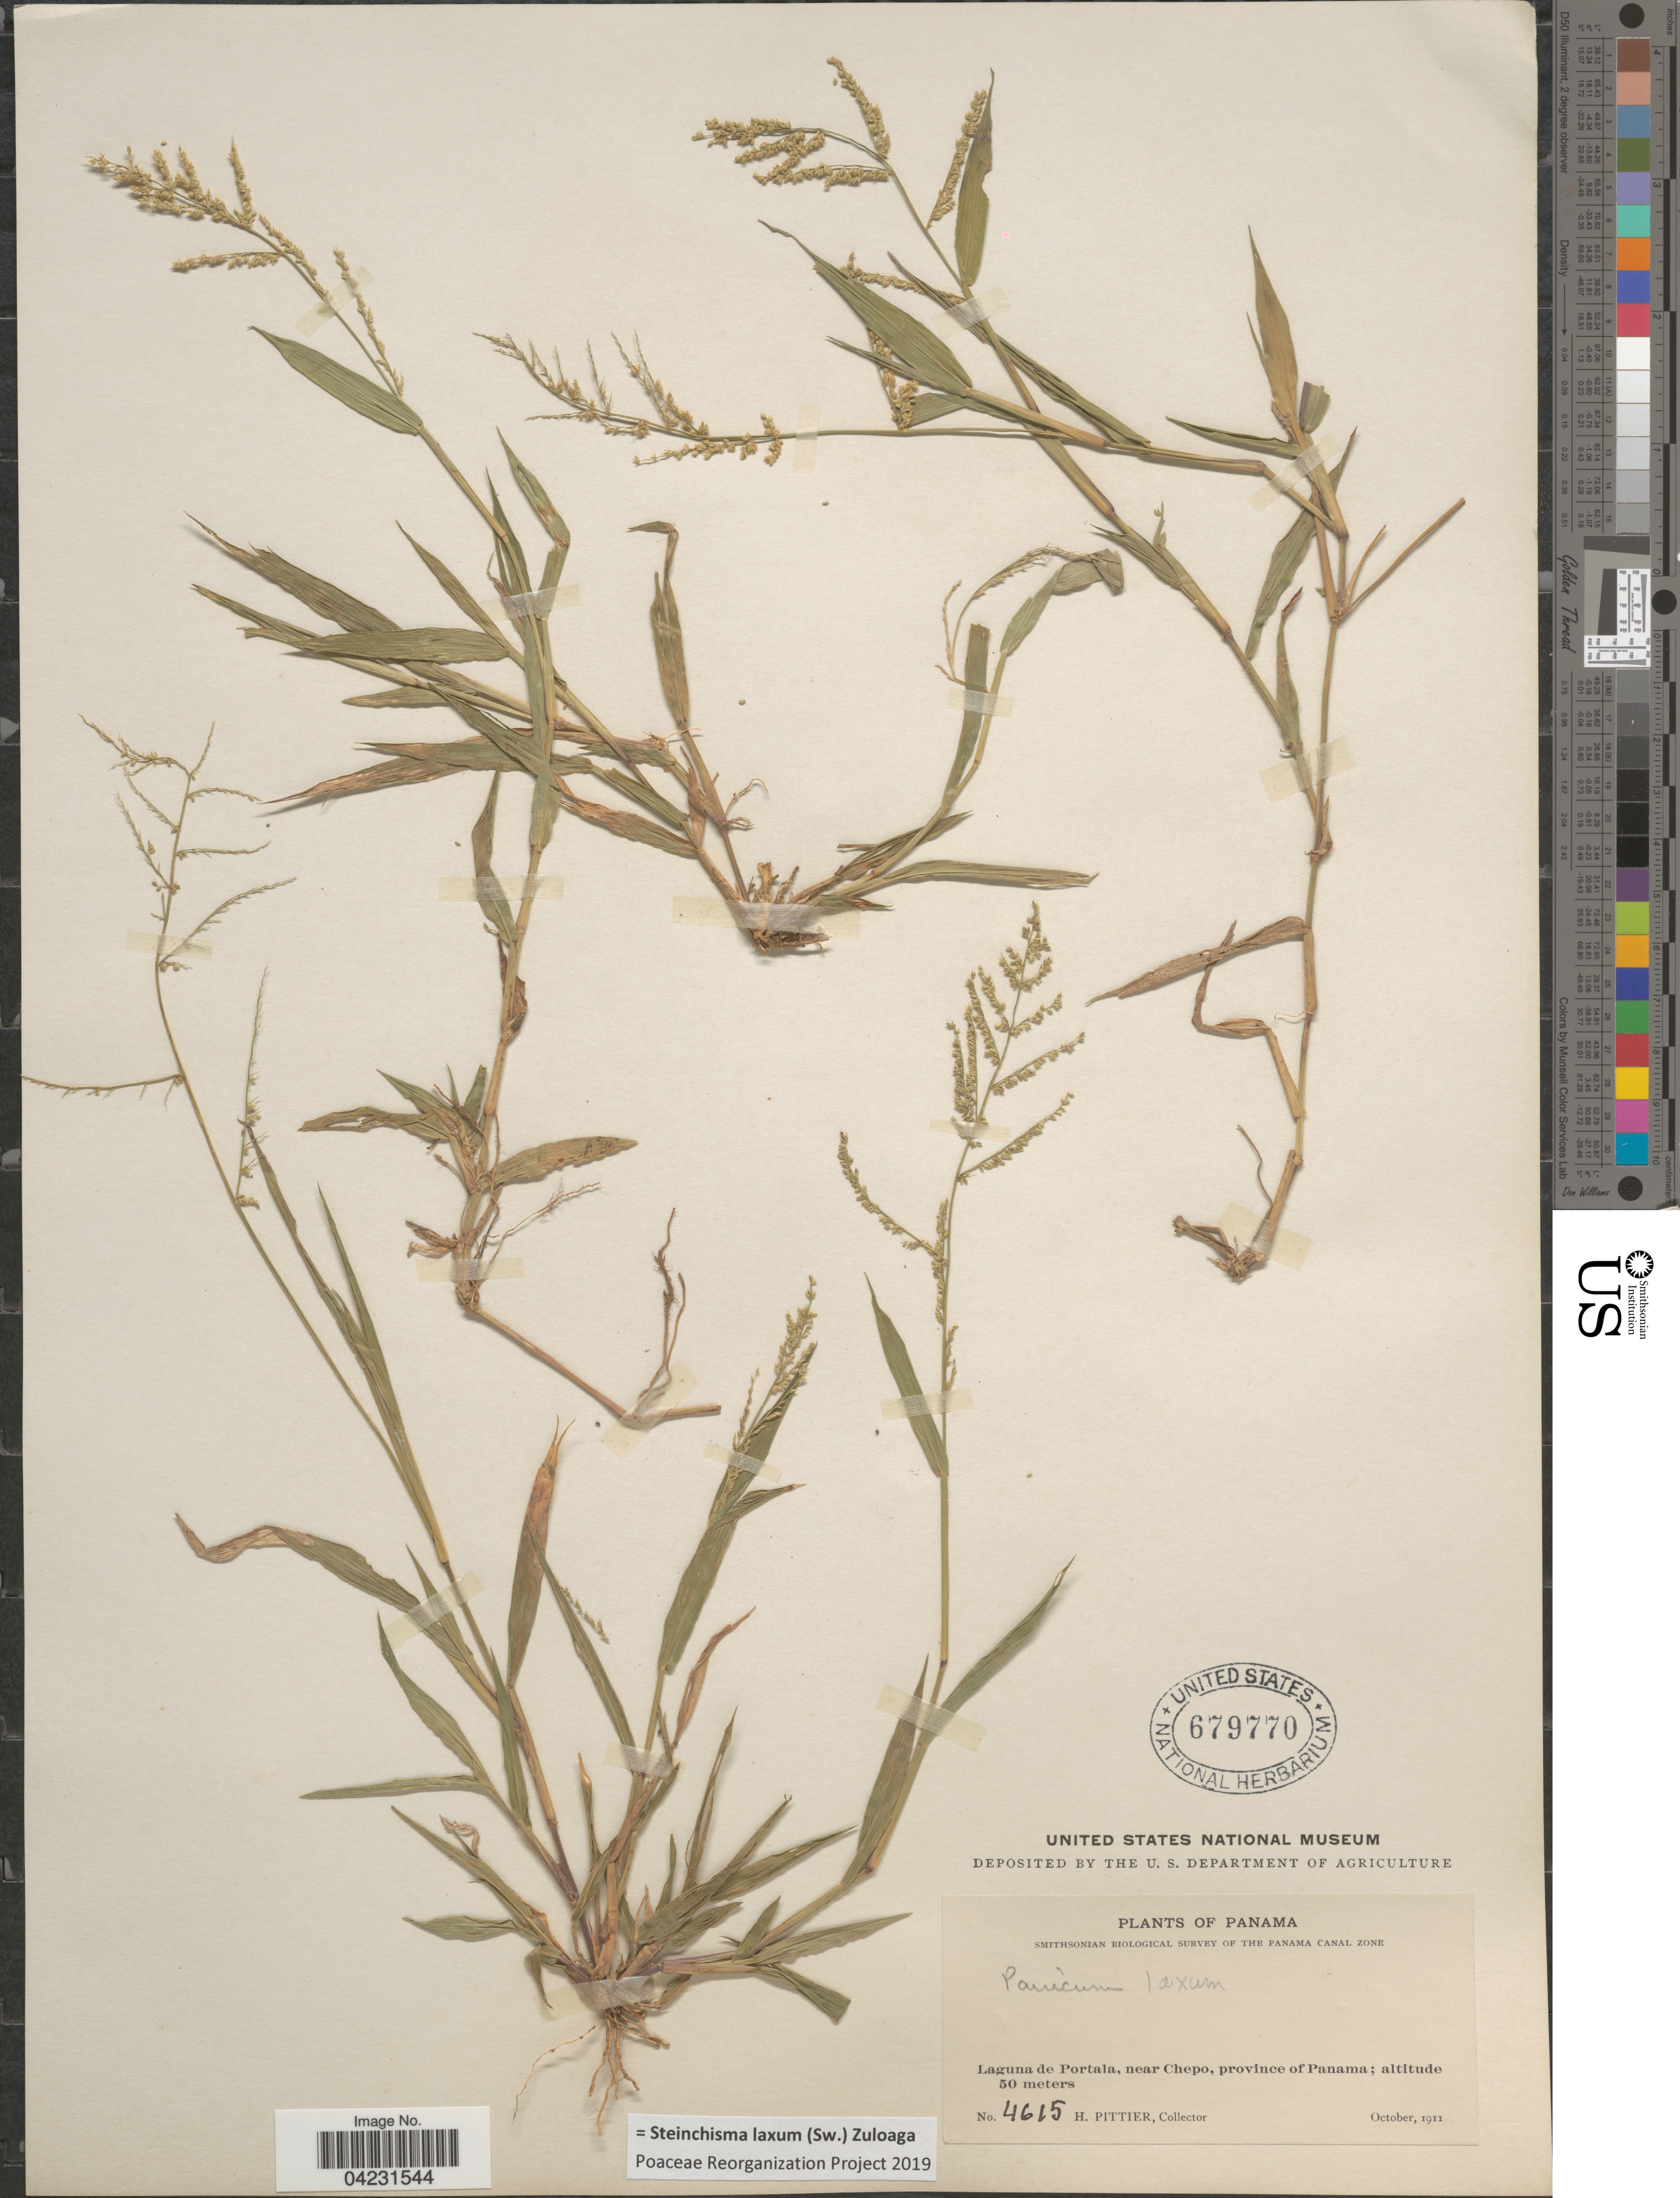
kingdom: Plantae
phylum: Tracheophyta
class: Liliopsida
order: Poales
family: Poaceae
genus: Steinchisma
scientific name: Steinchisma laxum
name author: (Sw.) Zuloaga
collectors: H. F. Pittier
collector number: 4615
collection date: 1911-10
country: Panama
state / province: Panamá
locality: Smithsonian Biological Survey of the Panama Canal Zone. Laguna de Portala, near Chepo.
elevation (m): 50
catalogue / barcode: US 679770